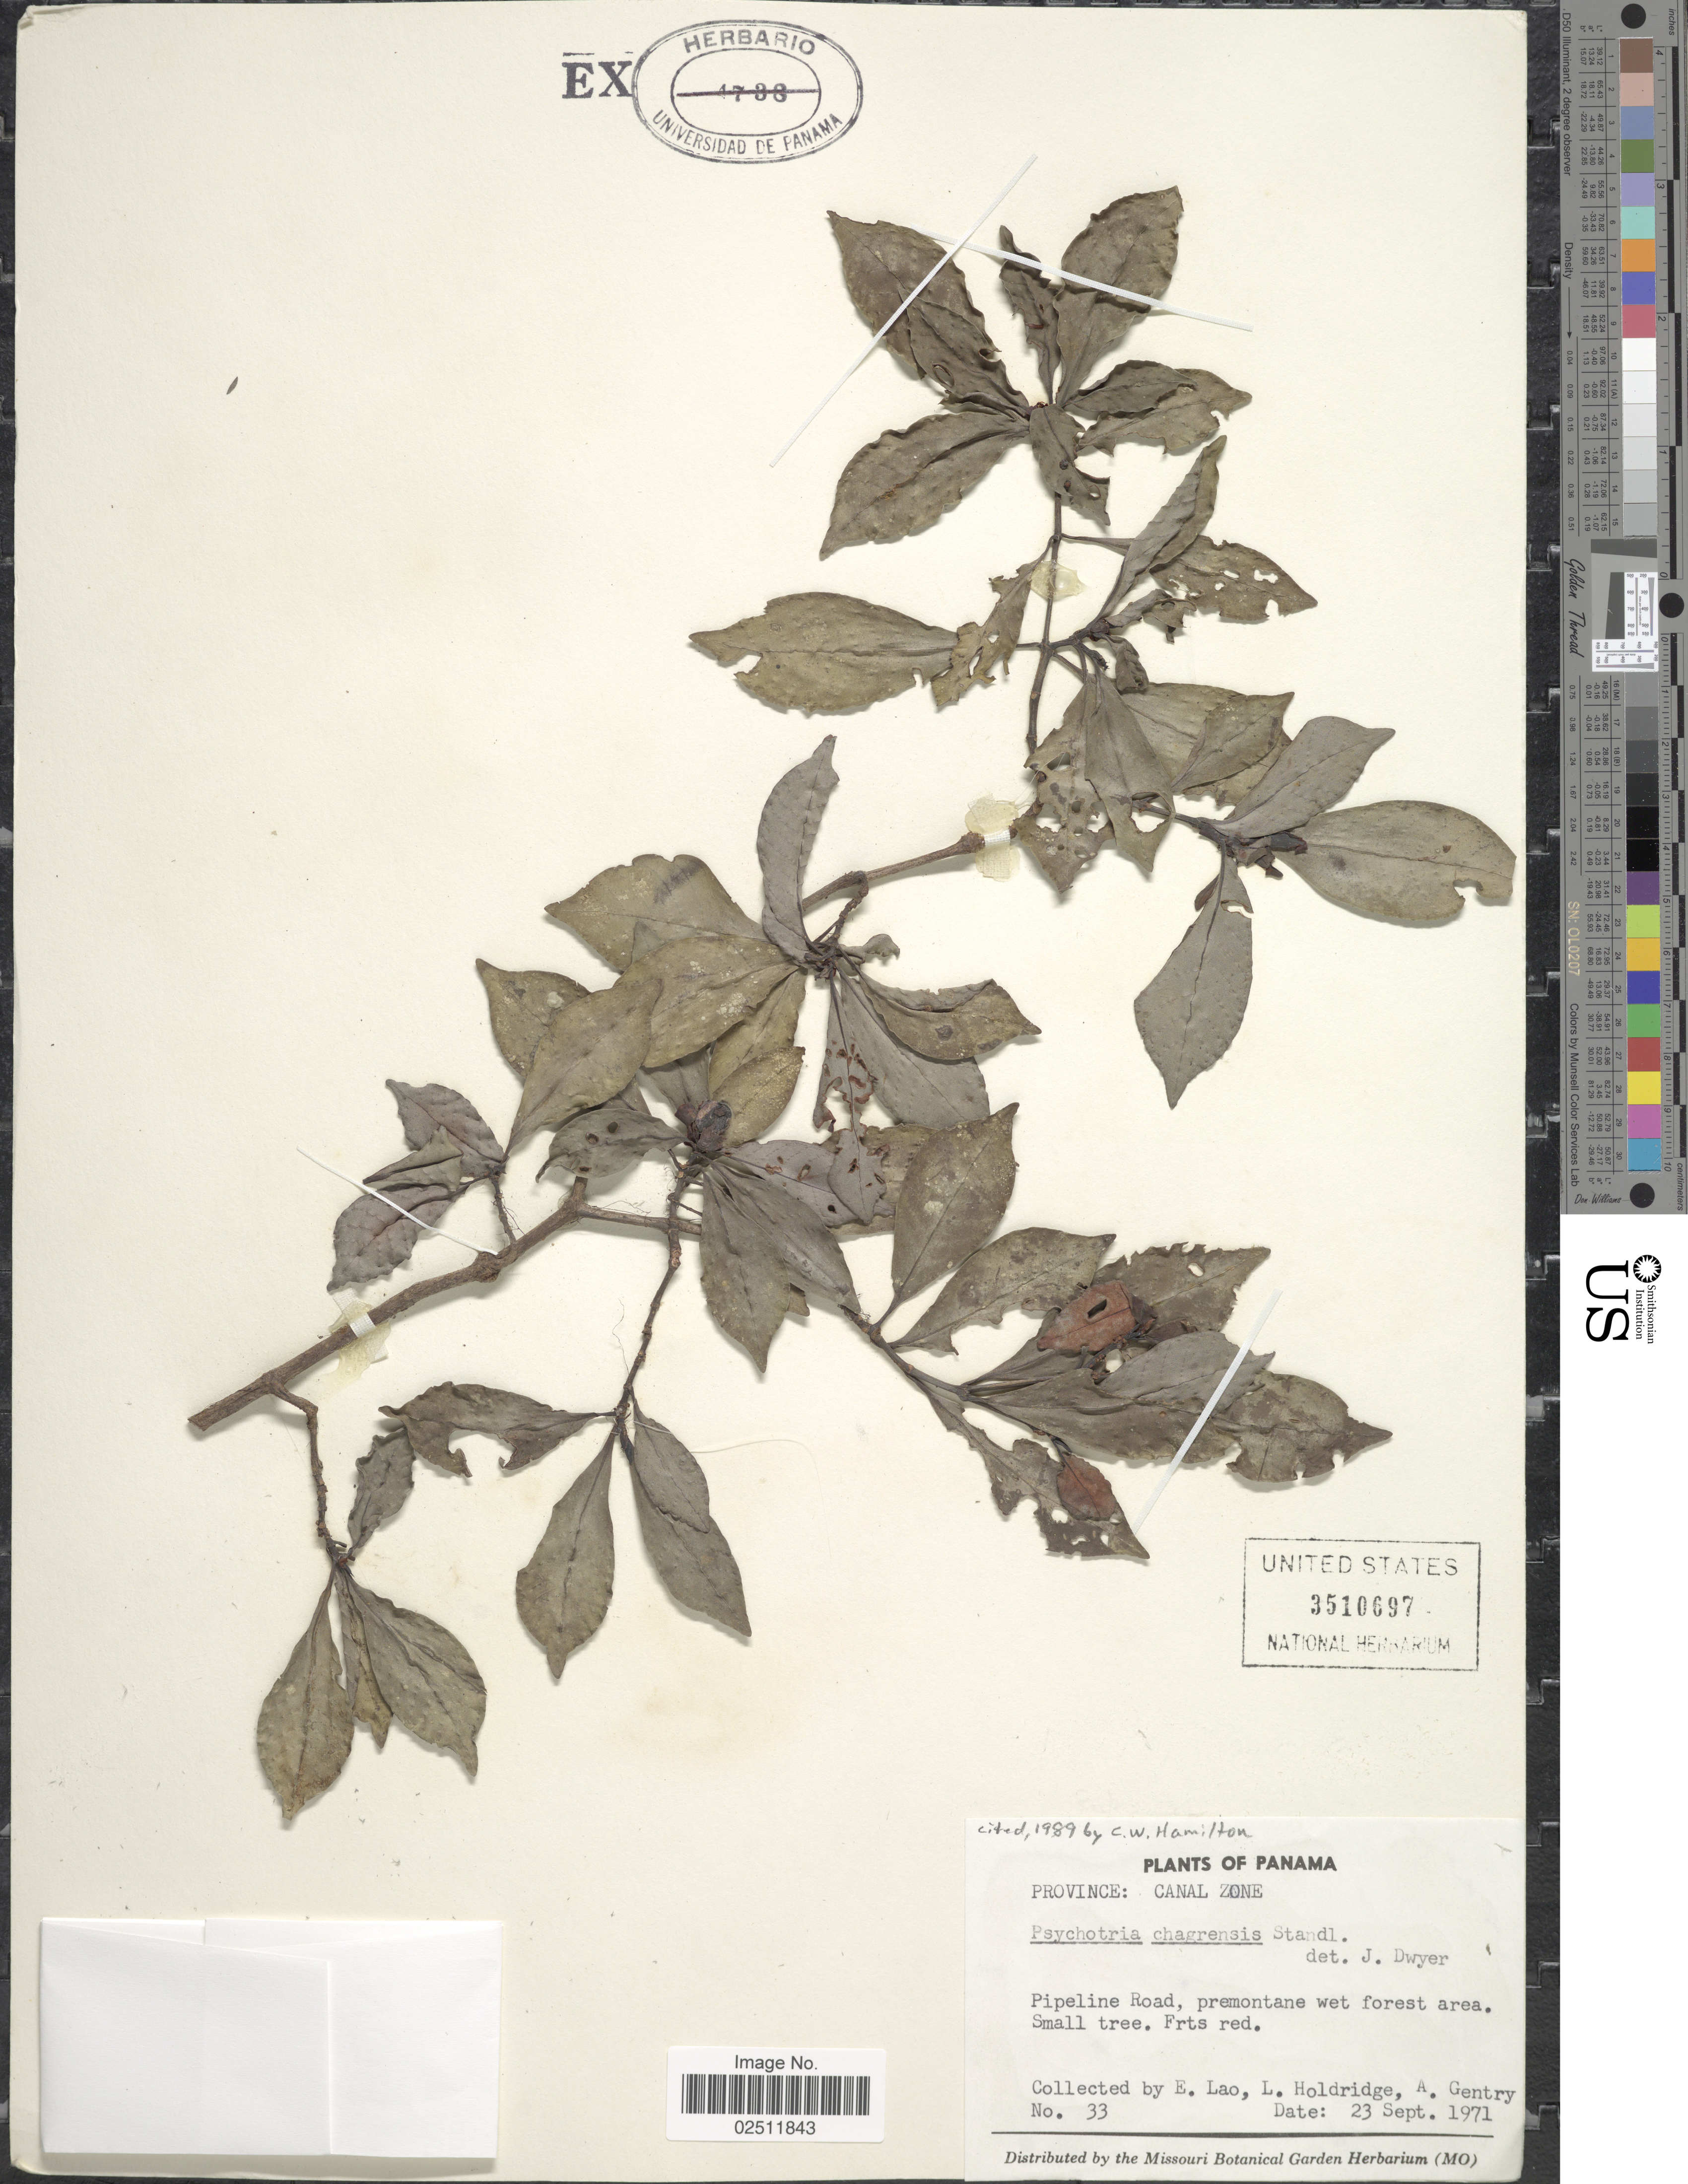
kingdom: Plantae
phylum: Tracheophyta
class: Magnoliopsida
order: Gentianales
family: Rubiaceae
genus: Psychotria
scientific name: Psychotria chagrensis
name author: Standl.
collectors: E. Lao, L. Holdridge & A. H. Gentry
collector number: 33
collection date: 1971-09-23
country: Panama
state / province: Colón / Panamá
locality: Province: Canal Zone. Pipeline Road, premontane wet forest area.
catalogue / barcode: US 3510697